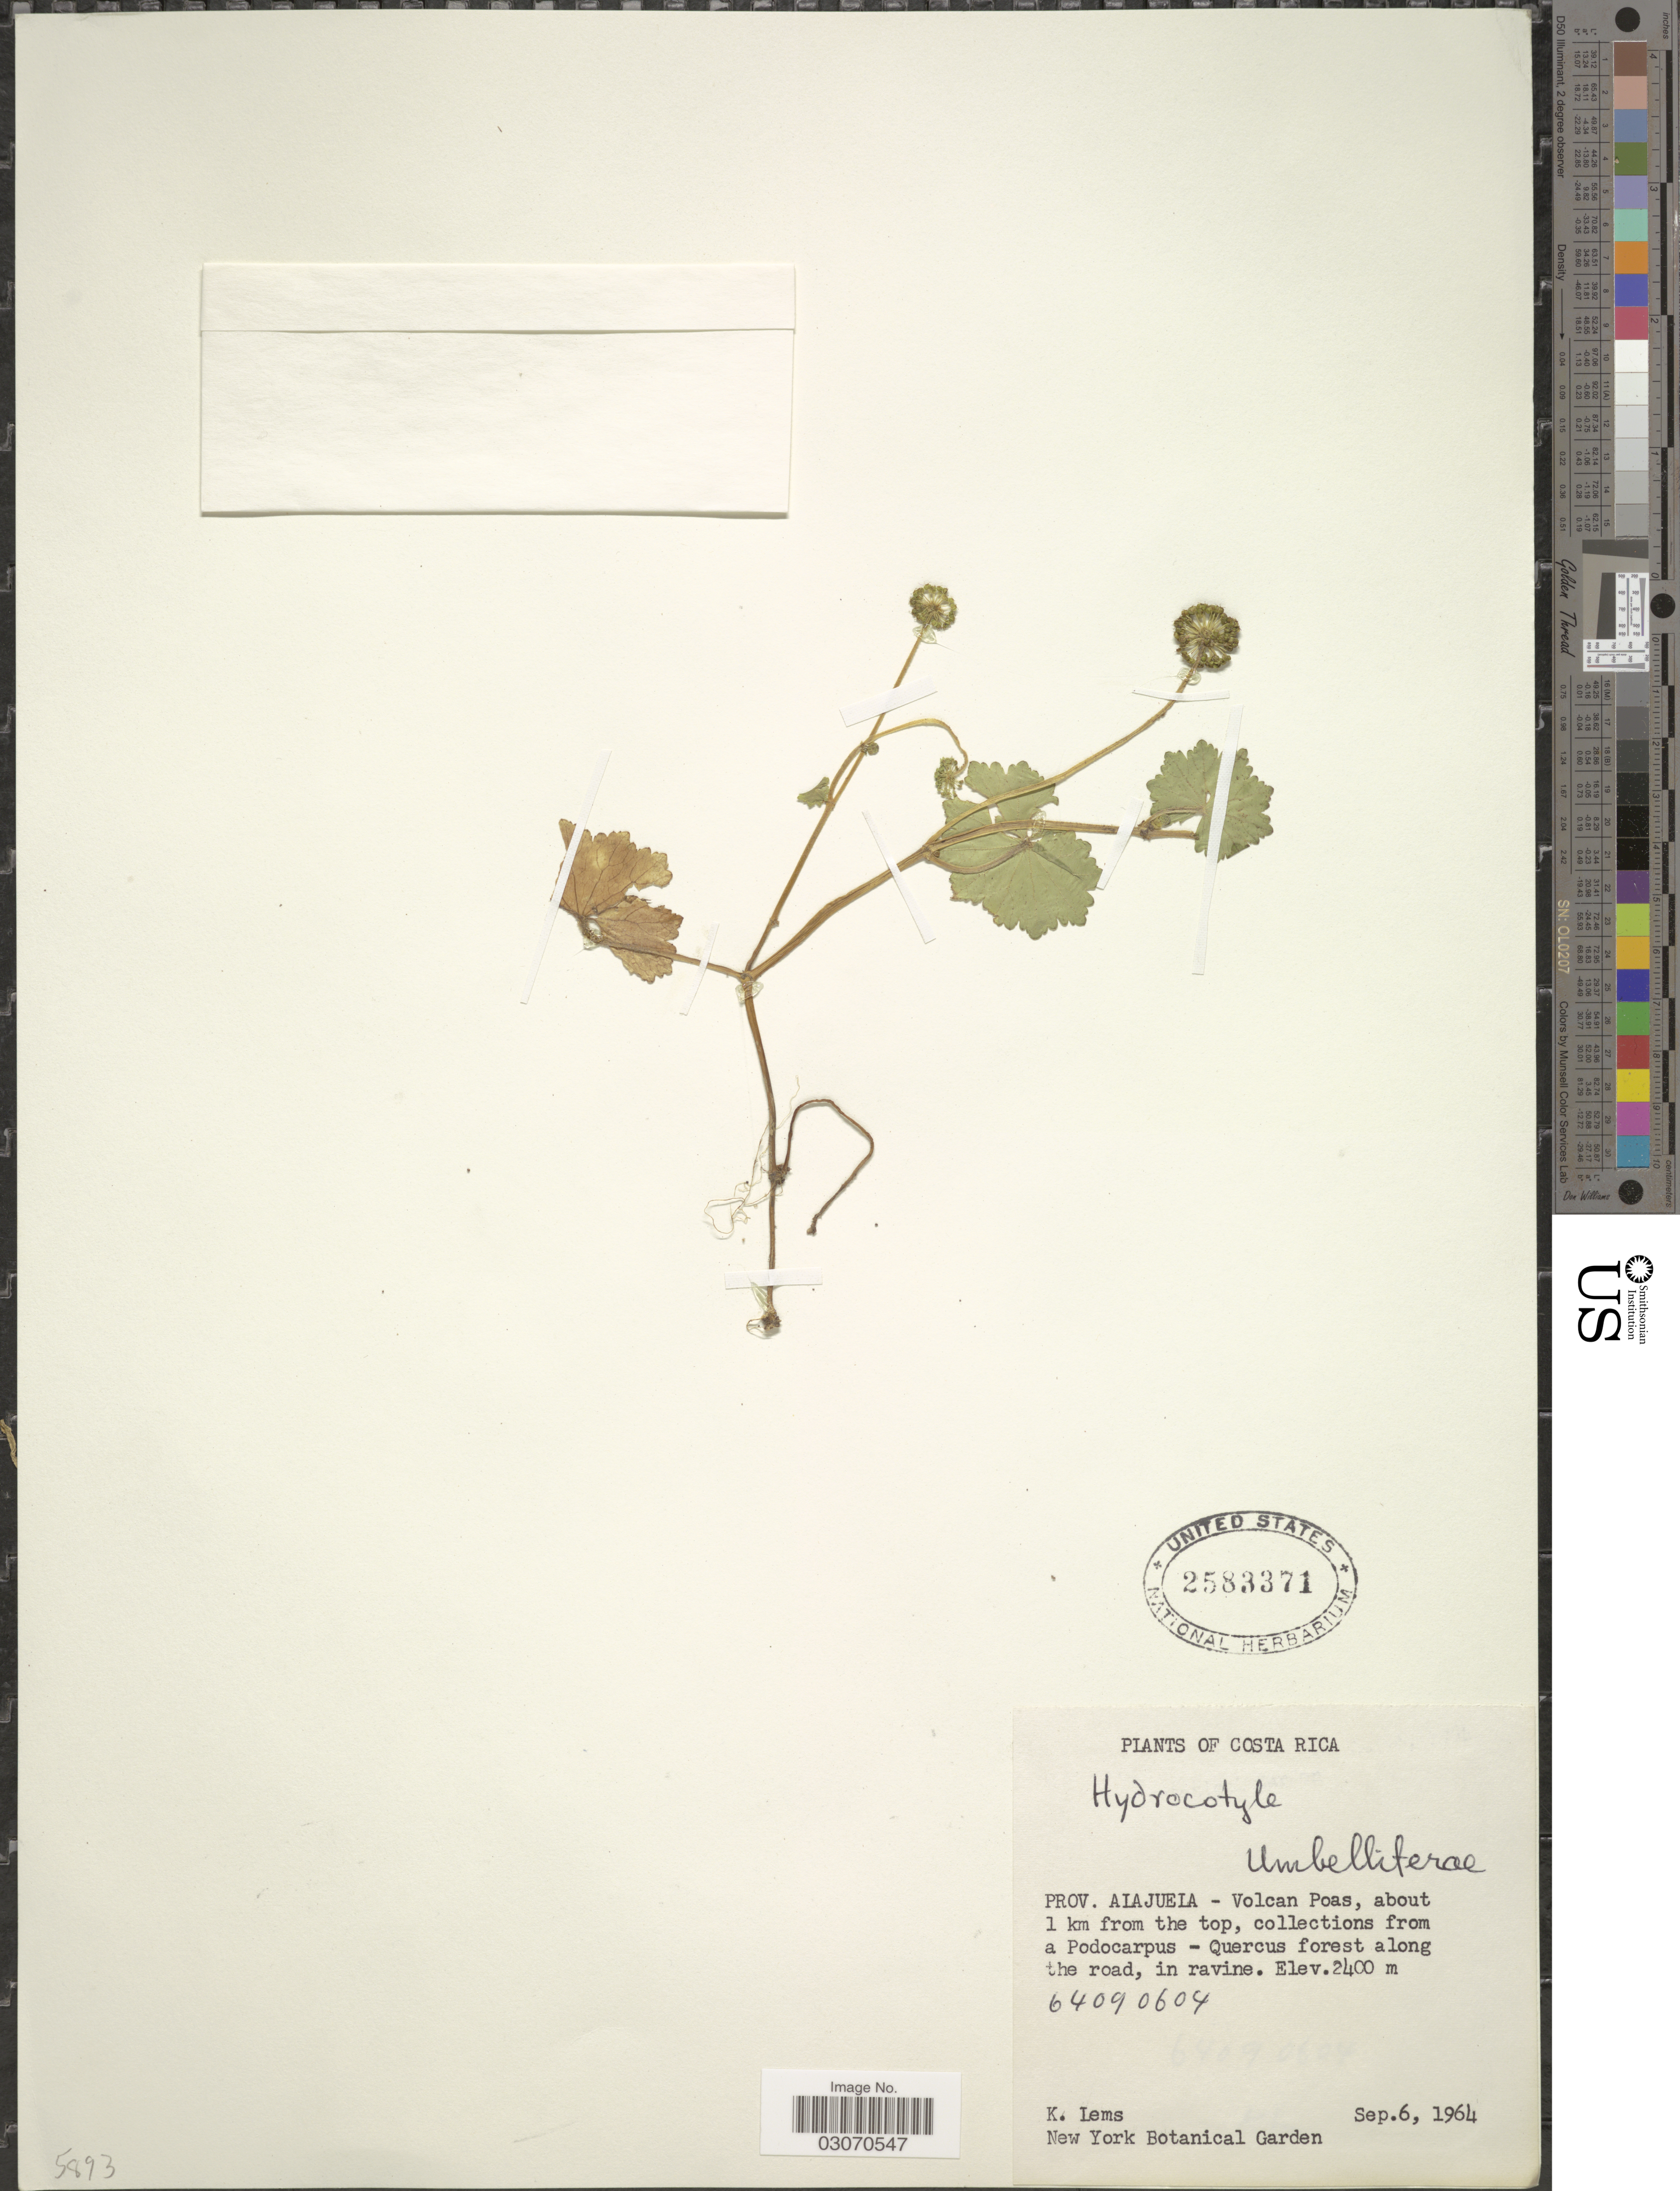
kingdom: Plantae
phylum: Tracheophyta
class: Magnoliopsida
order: Apiales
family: Araliaceae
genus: Hydrocotyle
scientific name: Hydrocotyle sp.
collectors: K. Lems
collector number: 64090604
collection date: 1964-09-06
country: Costa Rica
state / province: Alajuela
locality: Volcan Poas, about 1 km from the top.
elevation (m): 2400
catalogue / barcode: US 2583371